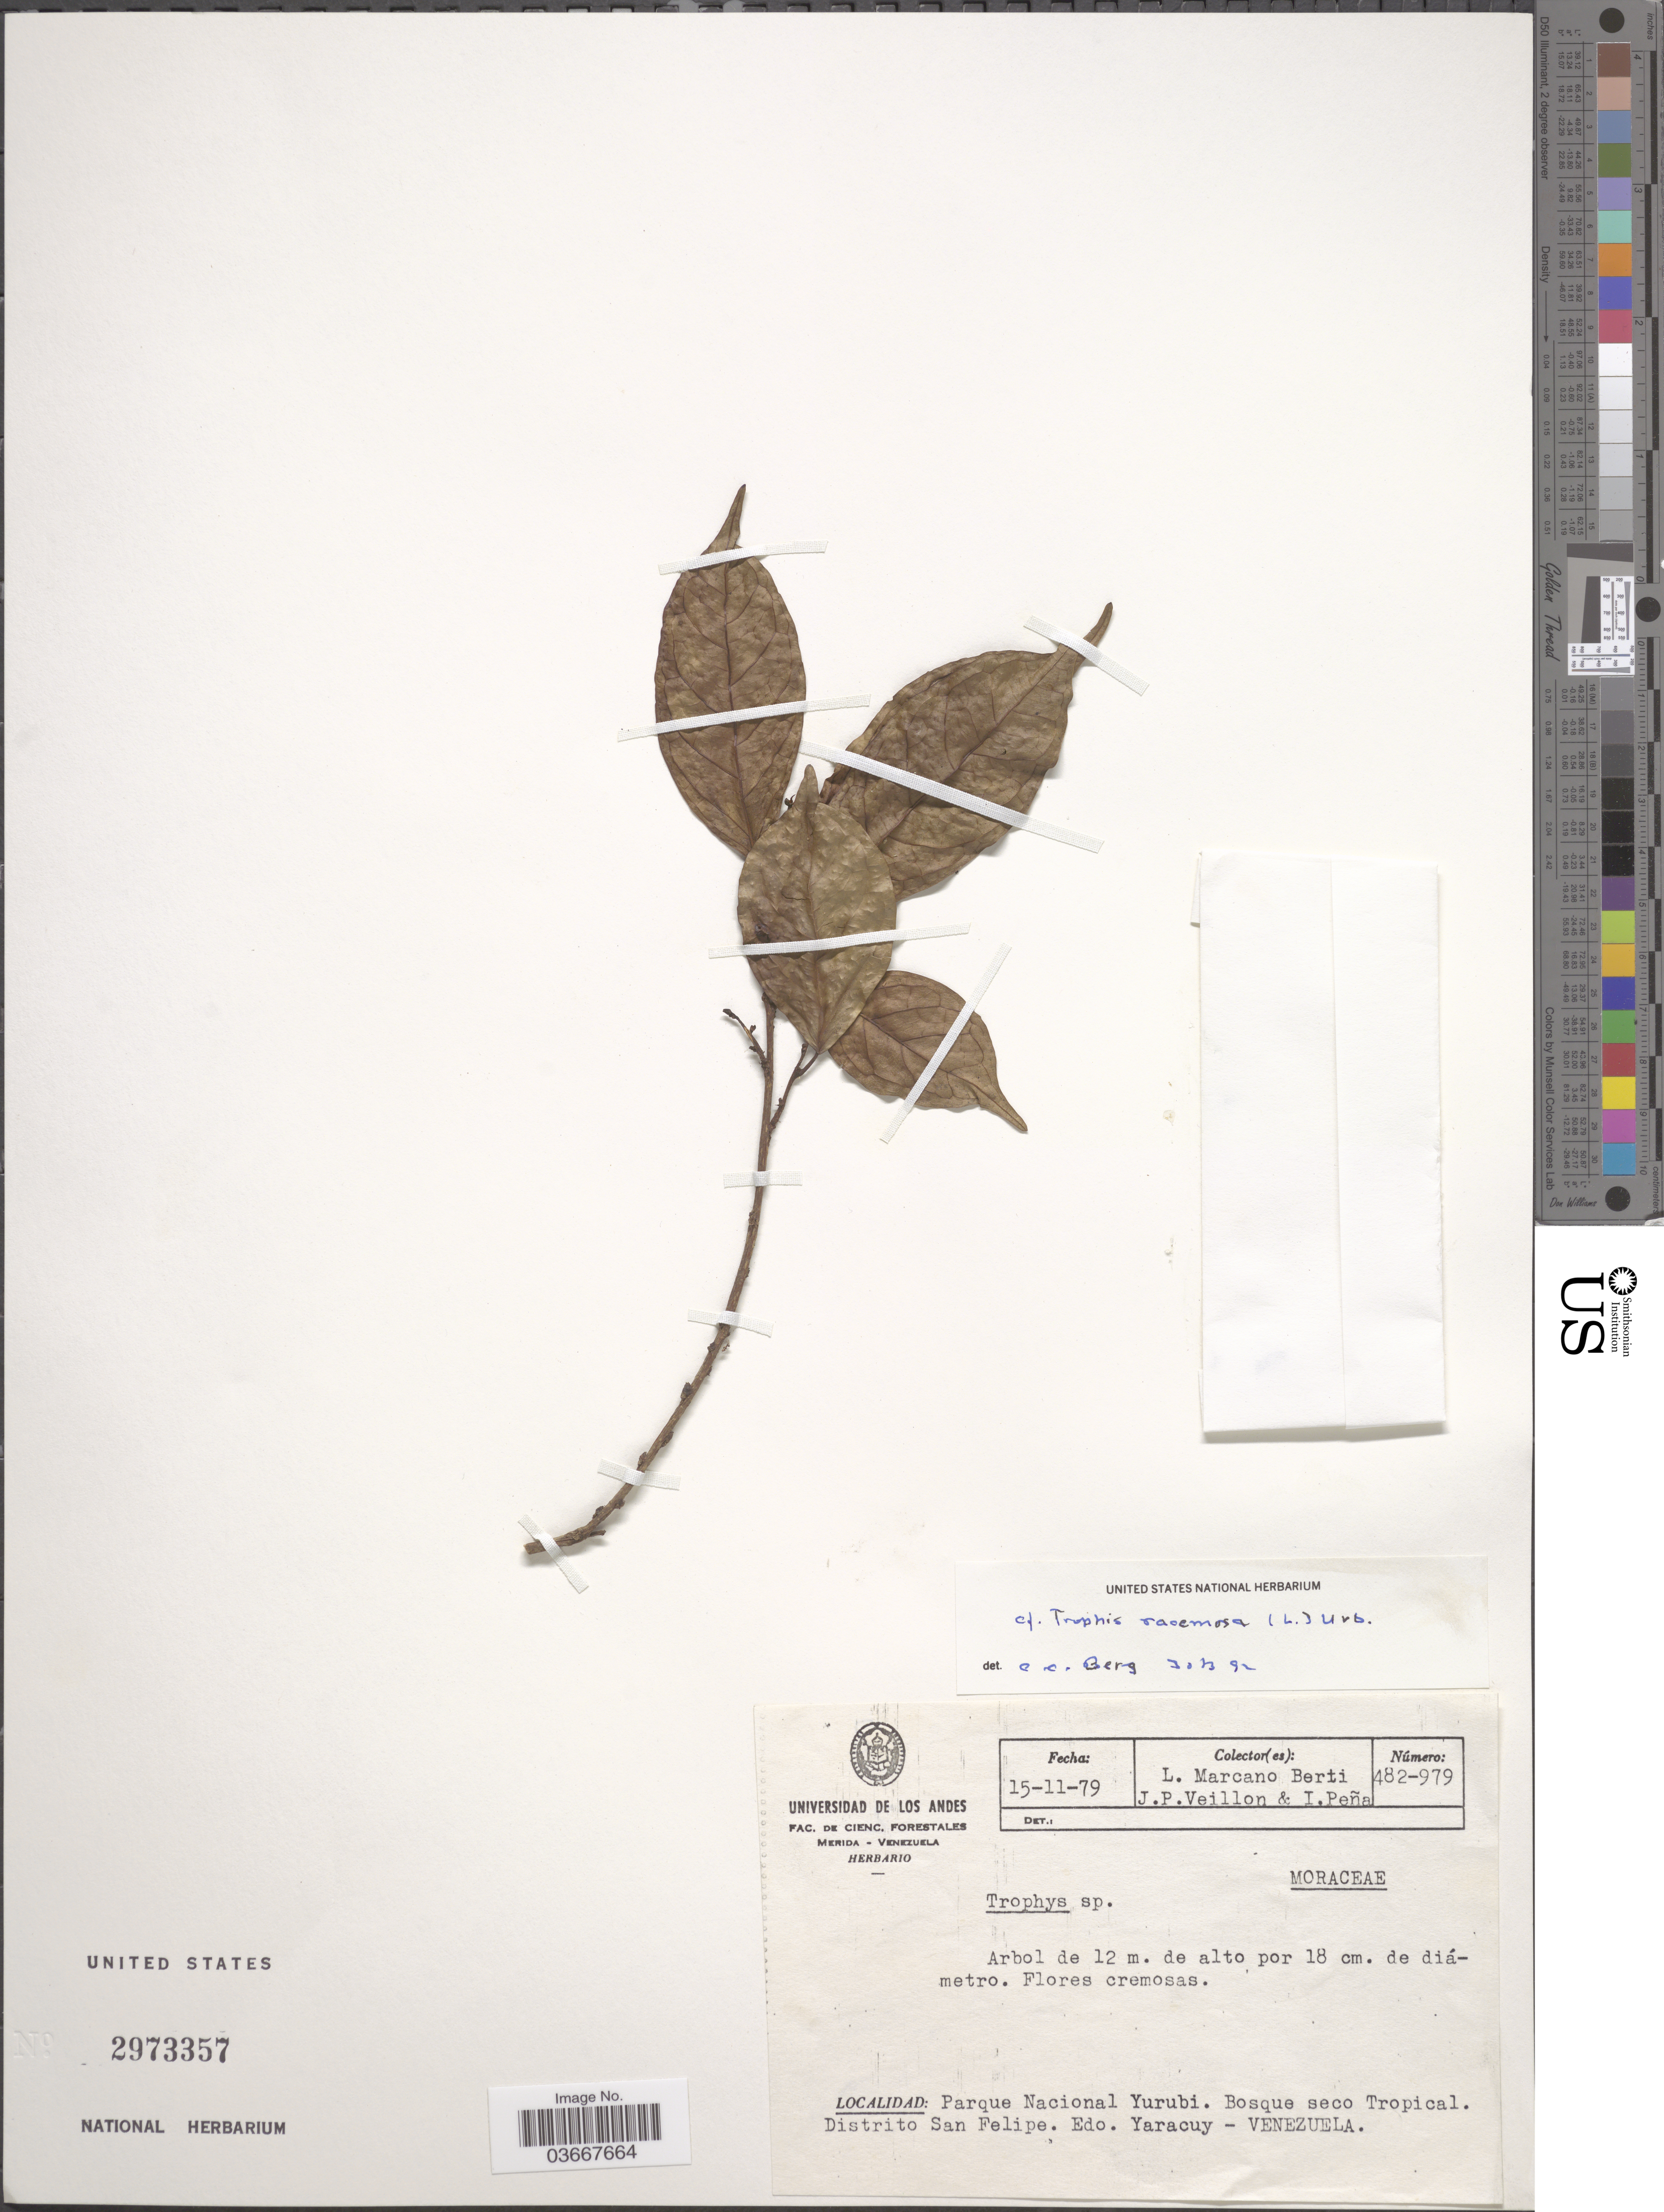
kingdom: Plantae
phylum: Tracheophyta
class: Magnoliopsida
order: Rosales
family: Moraceae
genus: Trophis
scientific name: Trophis racemosa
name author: (L.) Urb.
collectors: L. Marcano-Berti, J. Veillon & I. Pena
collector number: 482-979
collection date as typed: Transcribed d/m/y: 15/11/79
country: Venezuela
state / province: Yaracuy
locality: Parque Nacional Yurubi. Bosque seco Tropical. Distrito San Felipe.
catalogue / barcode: US 2973357